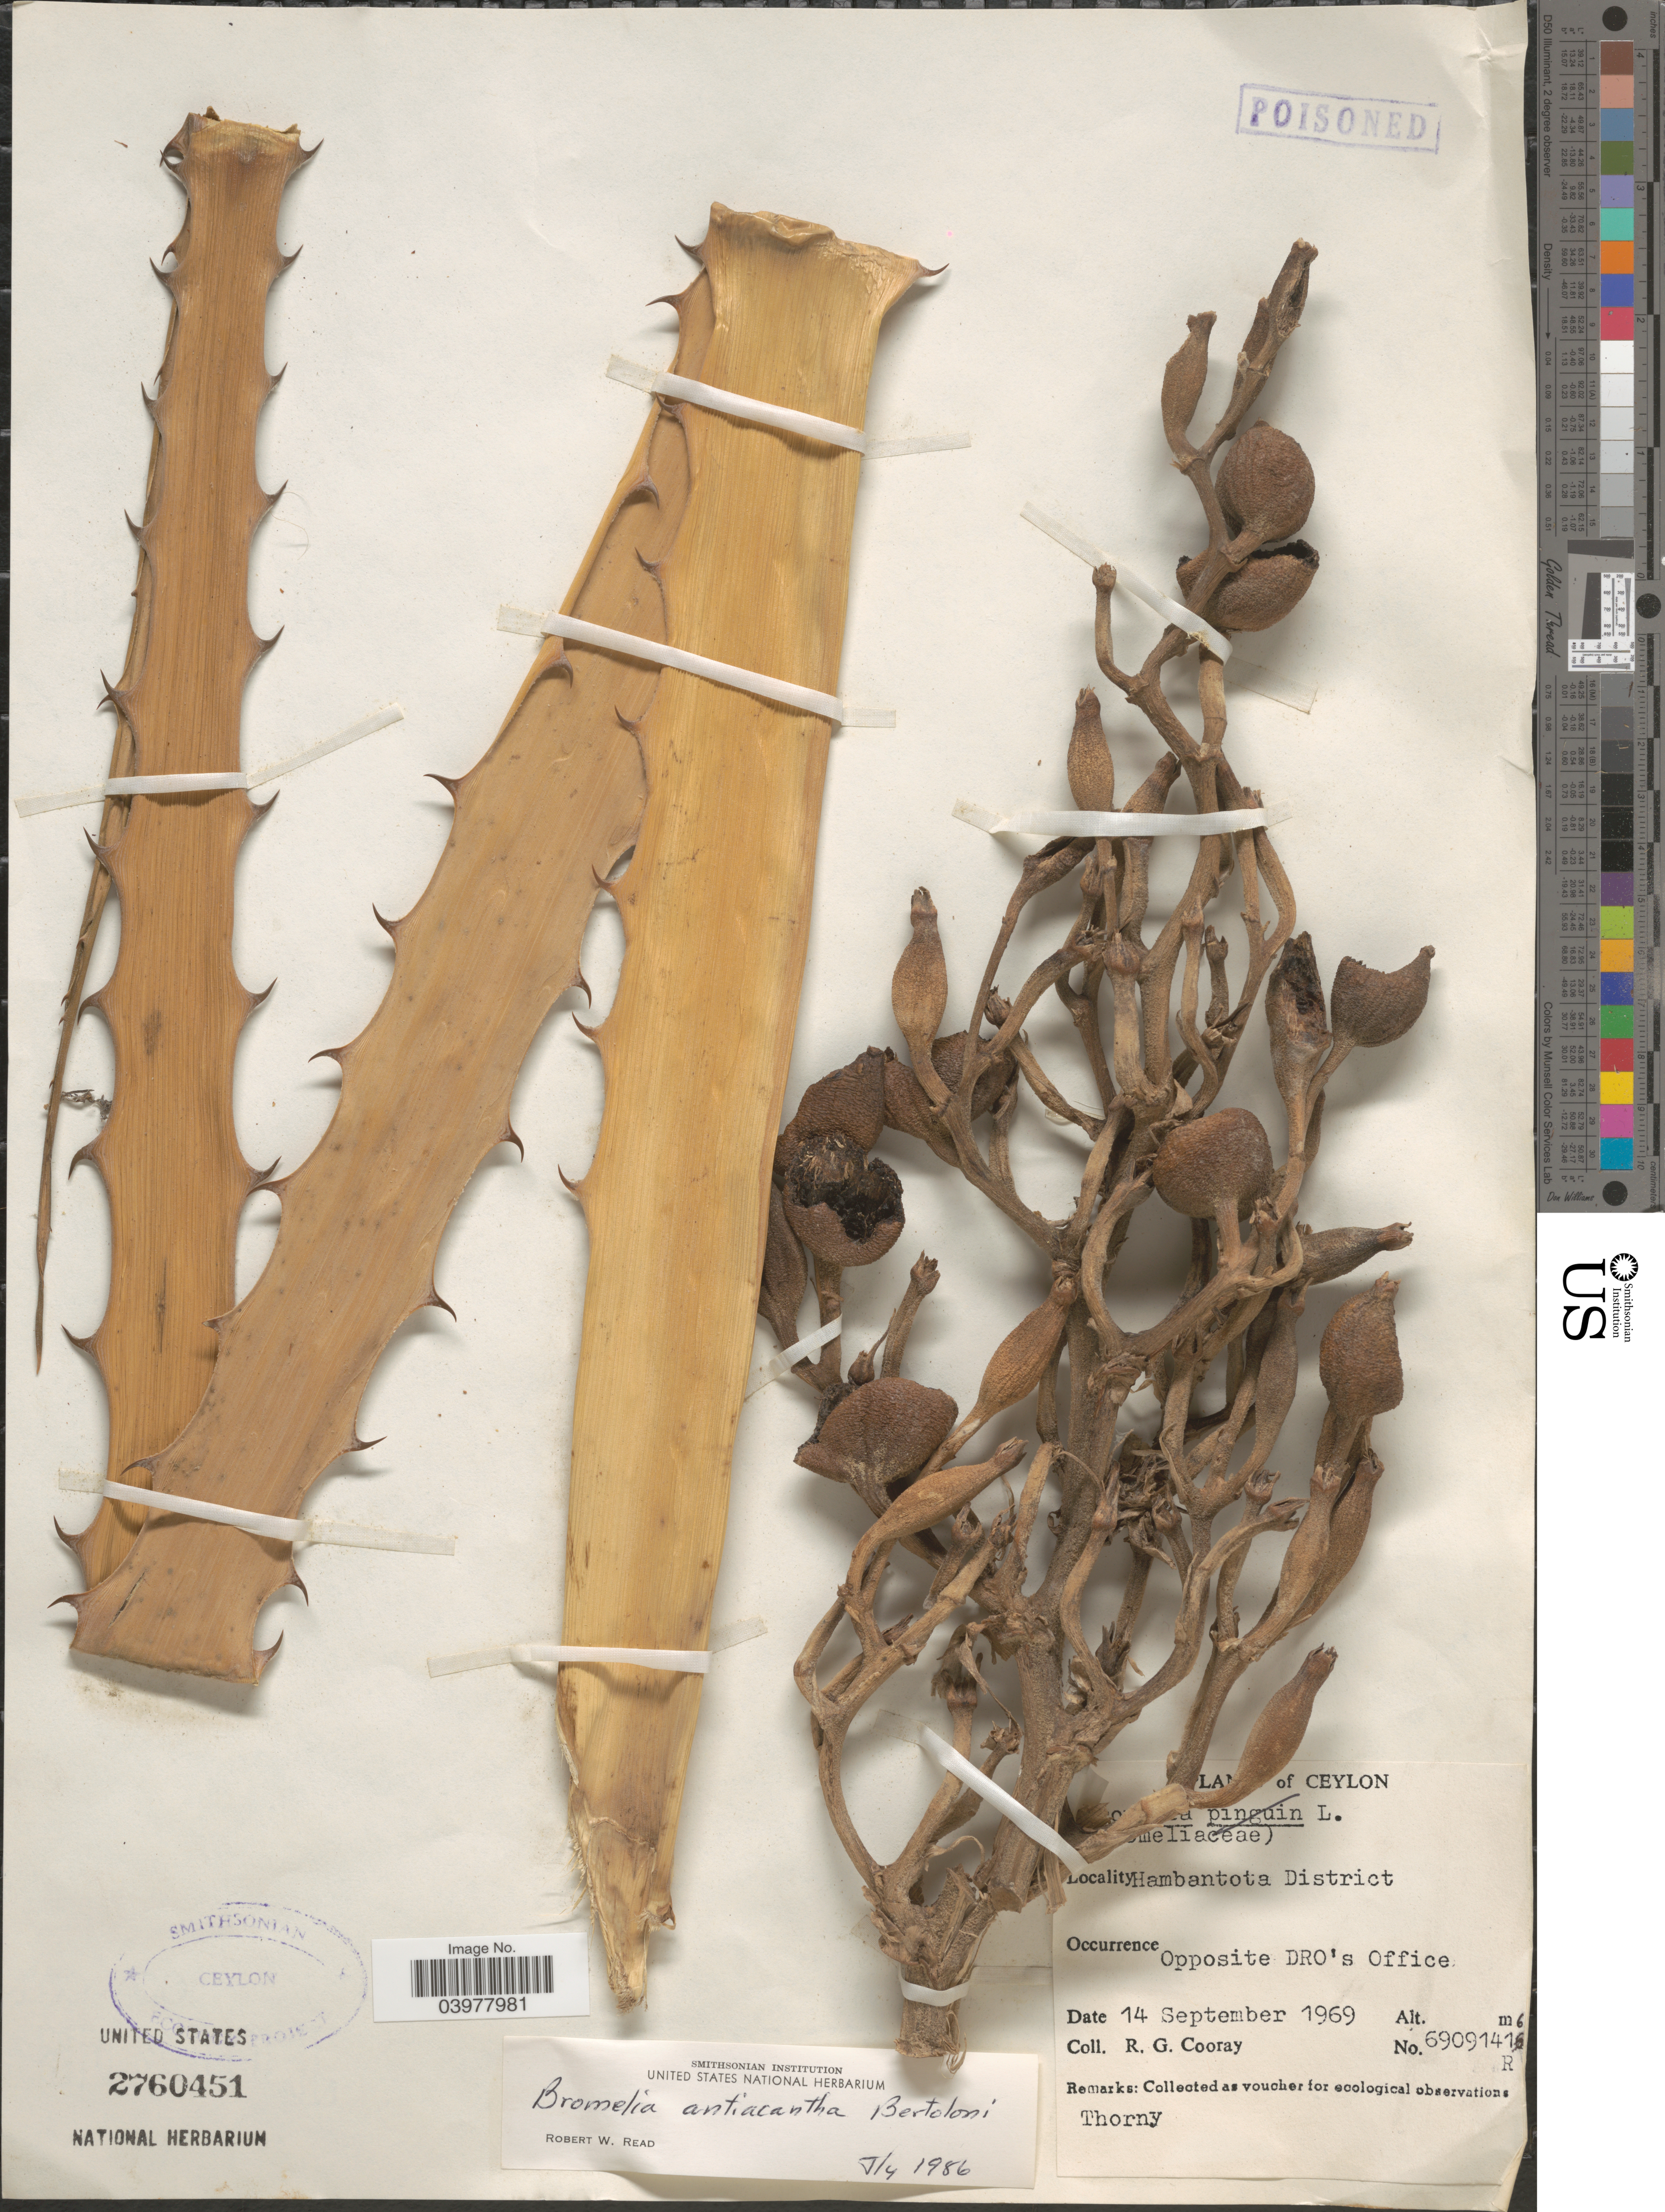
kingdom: Plantae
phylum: Tracheophyta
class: Liliopsida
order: Poales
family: Bromeliaceae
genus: Bromelia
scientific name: Bromelia antiacantha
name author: Bertol.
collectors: R. Cooray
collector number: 69091416R*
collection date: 1969-09-14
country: Sri Lanka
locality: Ceylon. Hambantota District. Oppostie DRO's Office.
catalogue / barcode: US 2760451